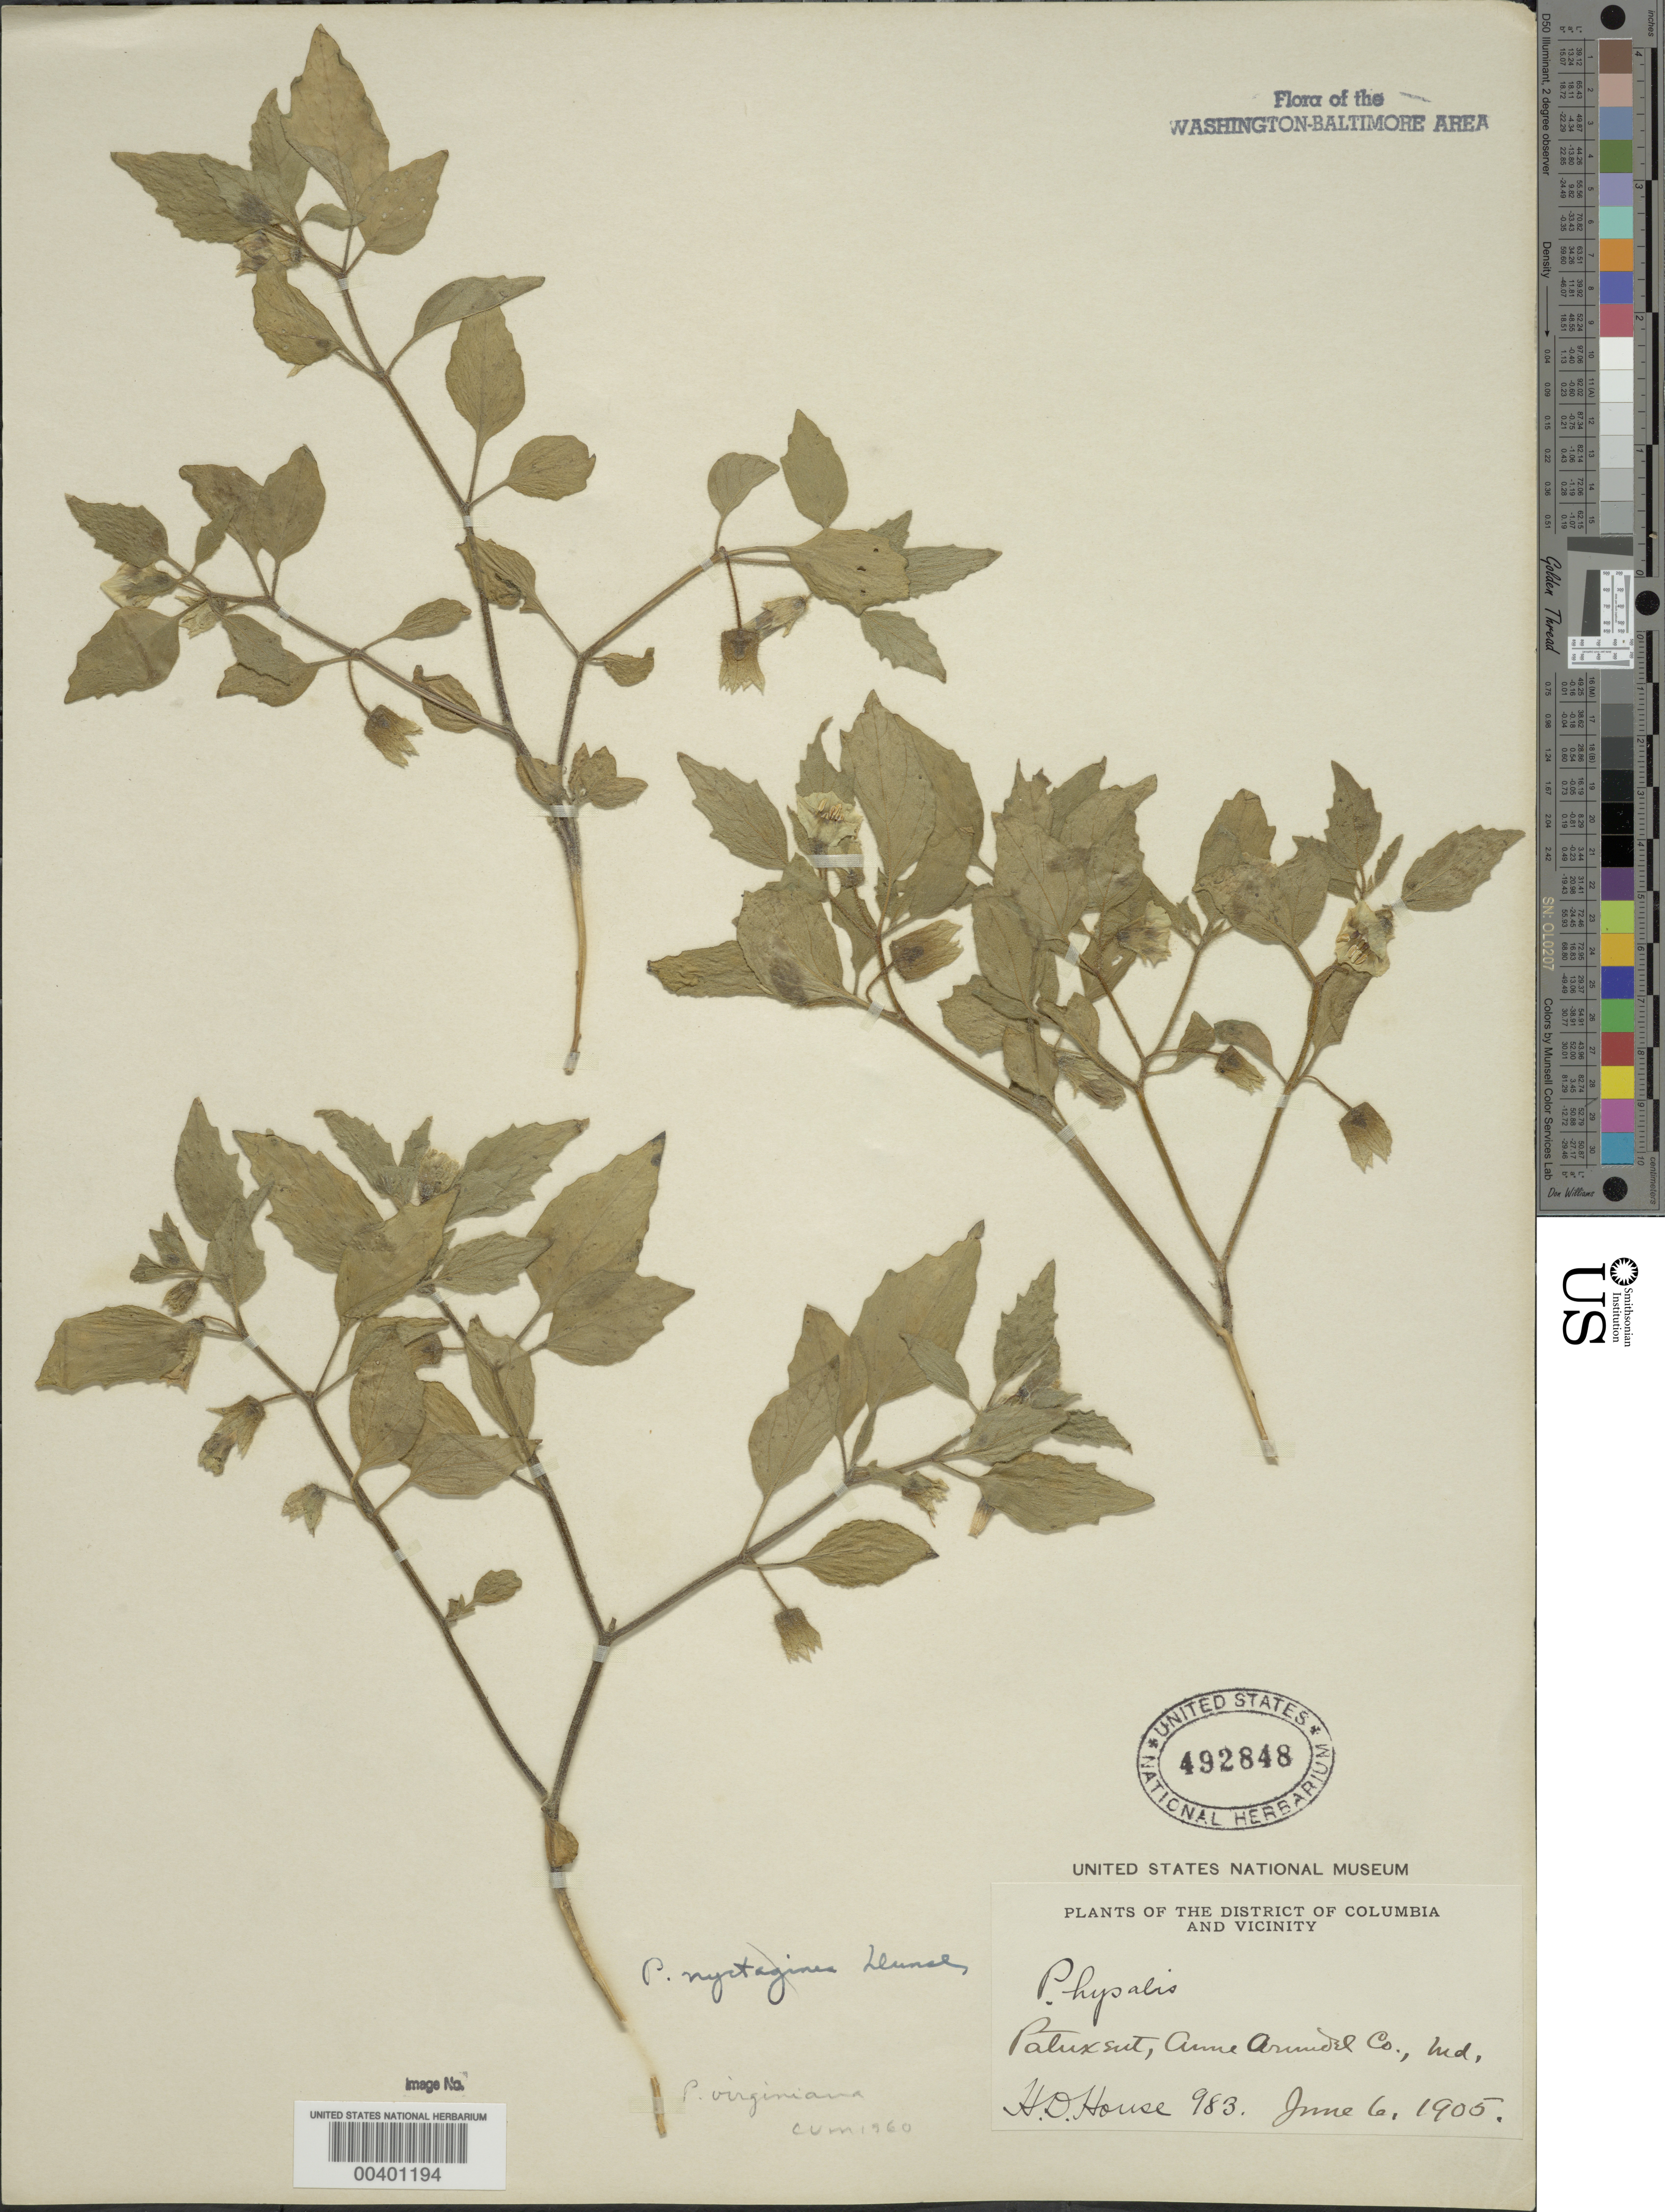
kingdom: Plantae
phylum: Tracheophyta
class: Magnoliopsida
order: Solanales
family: Solanaceae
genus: Physalis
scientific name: Physalis virginiana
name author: Mill.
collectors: H. D. House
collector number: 983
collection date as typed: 06 Jun 1905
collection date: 1905-06-06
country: United States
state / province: Maryland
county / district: Anne Arundel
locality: Patuxent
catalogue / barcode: US 492848